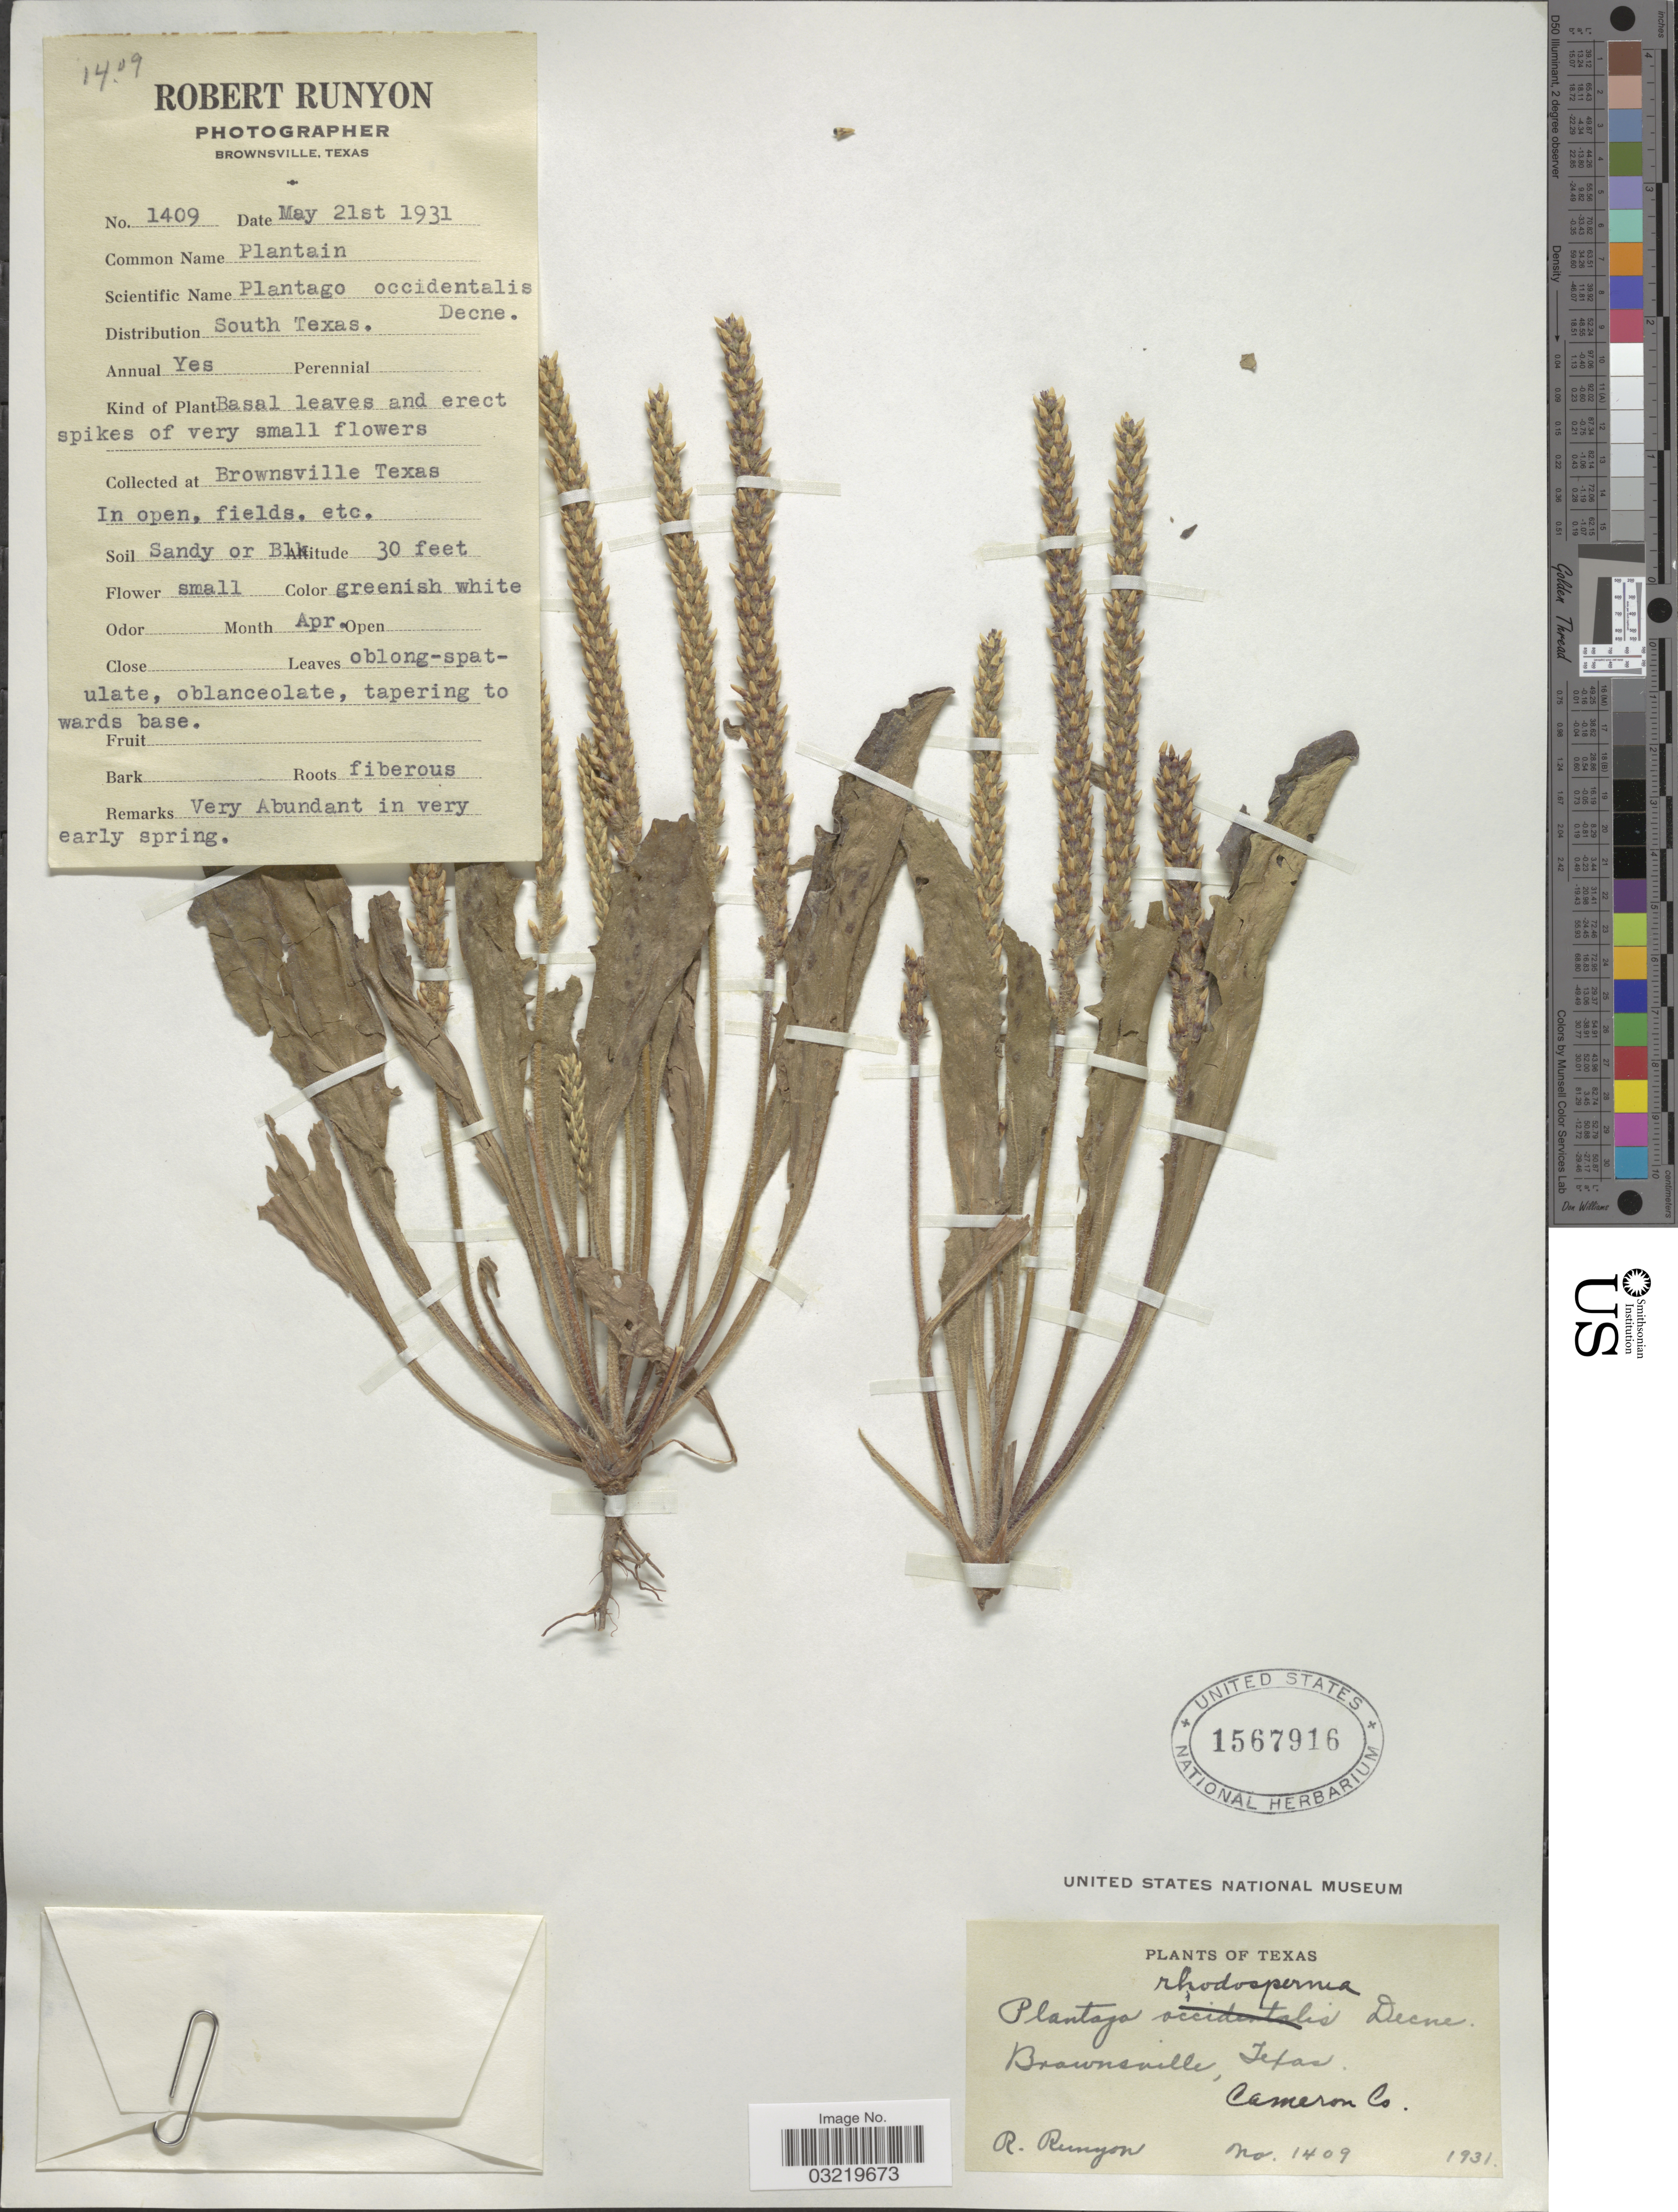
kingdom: Plantae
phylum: Tracheophyta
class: Magnoliopsida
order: Lamiales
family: Plantaginaceae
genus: Plantago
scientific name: Plantago rhodosperma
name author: Decne.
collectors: R. Runyon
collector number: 1409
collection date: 1931-05-21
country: United States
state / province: Texas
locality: Brownsville Texas. Cameron Co.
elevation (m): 9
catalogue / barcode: US 1567916